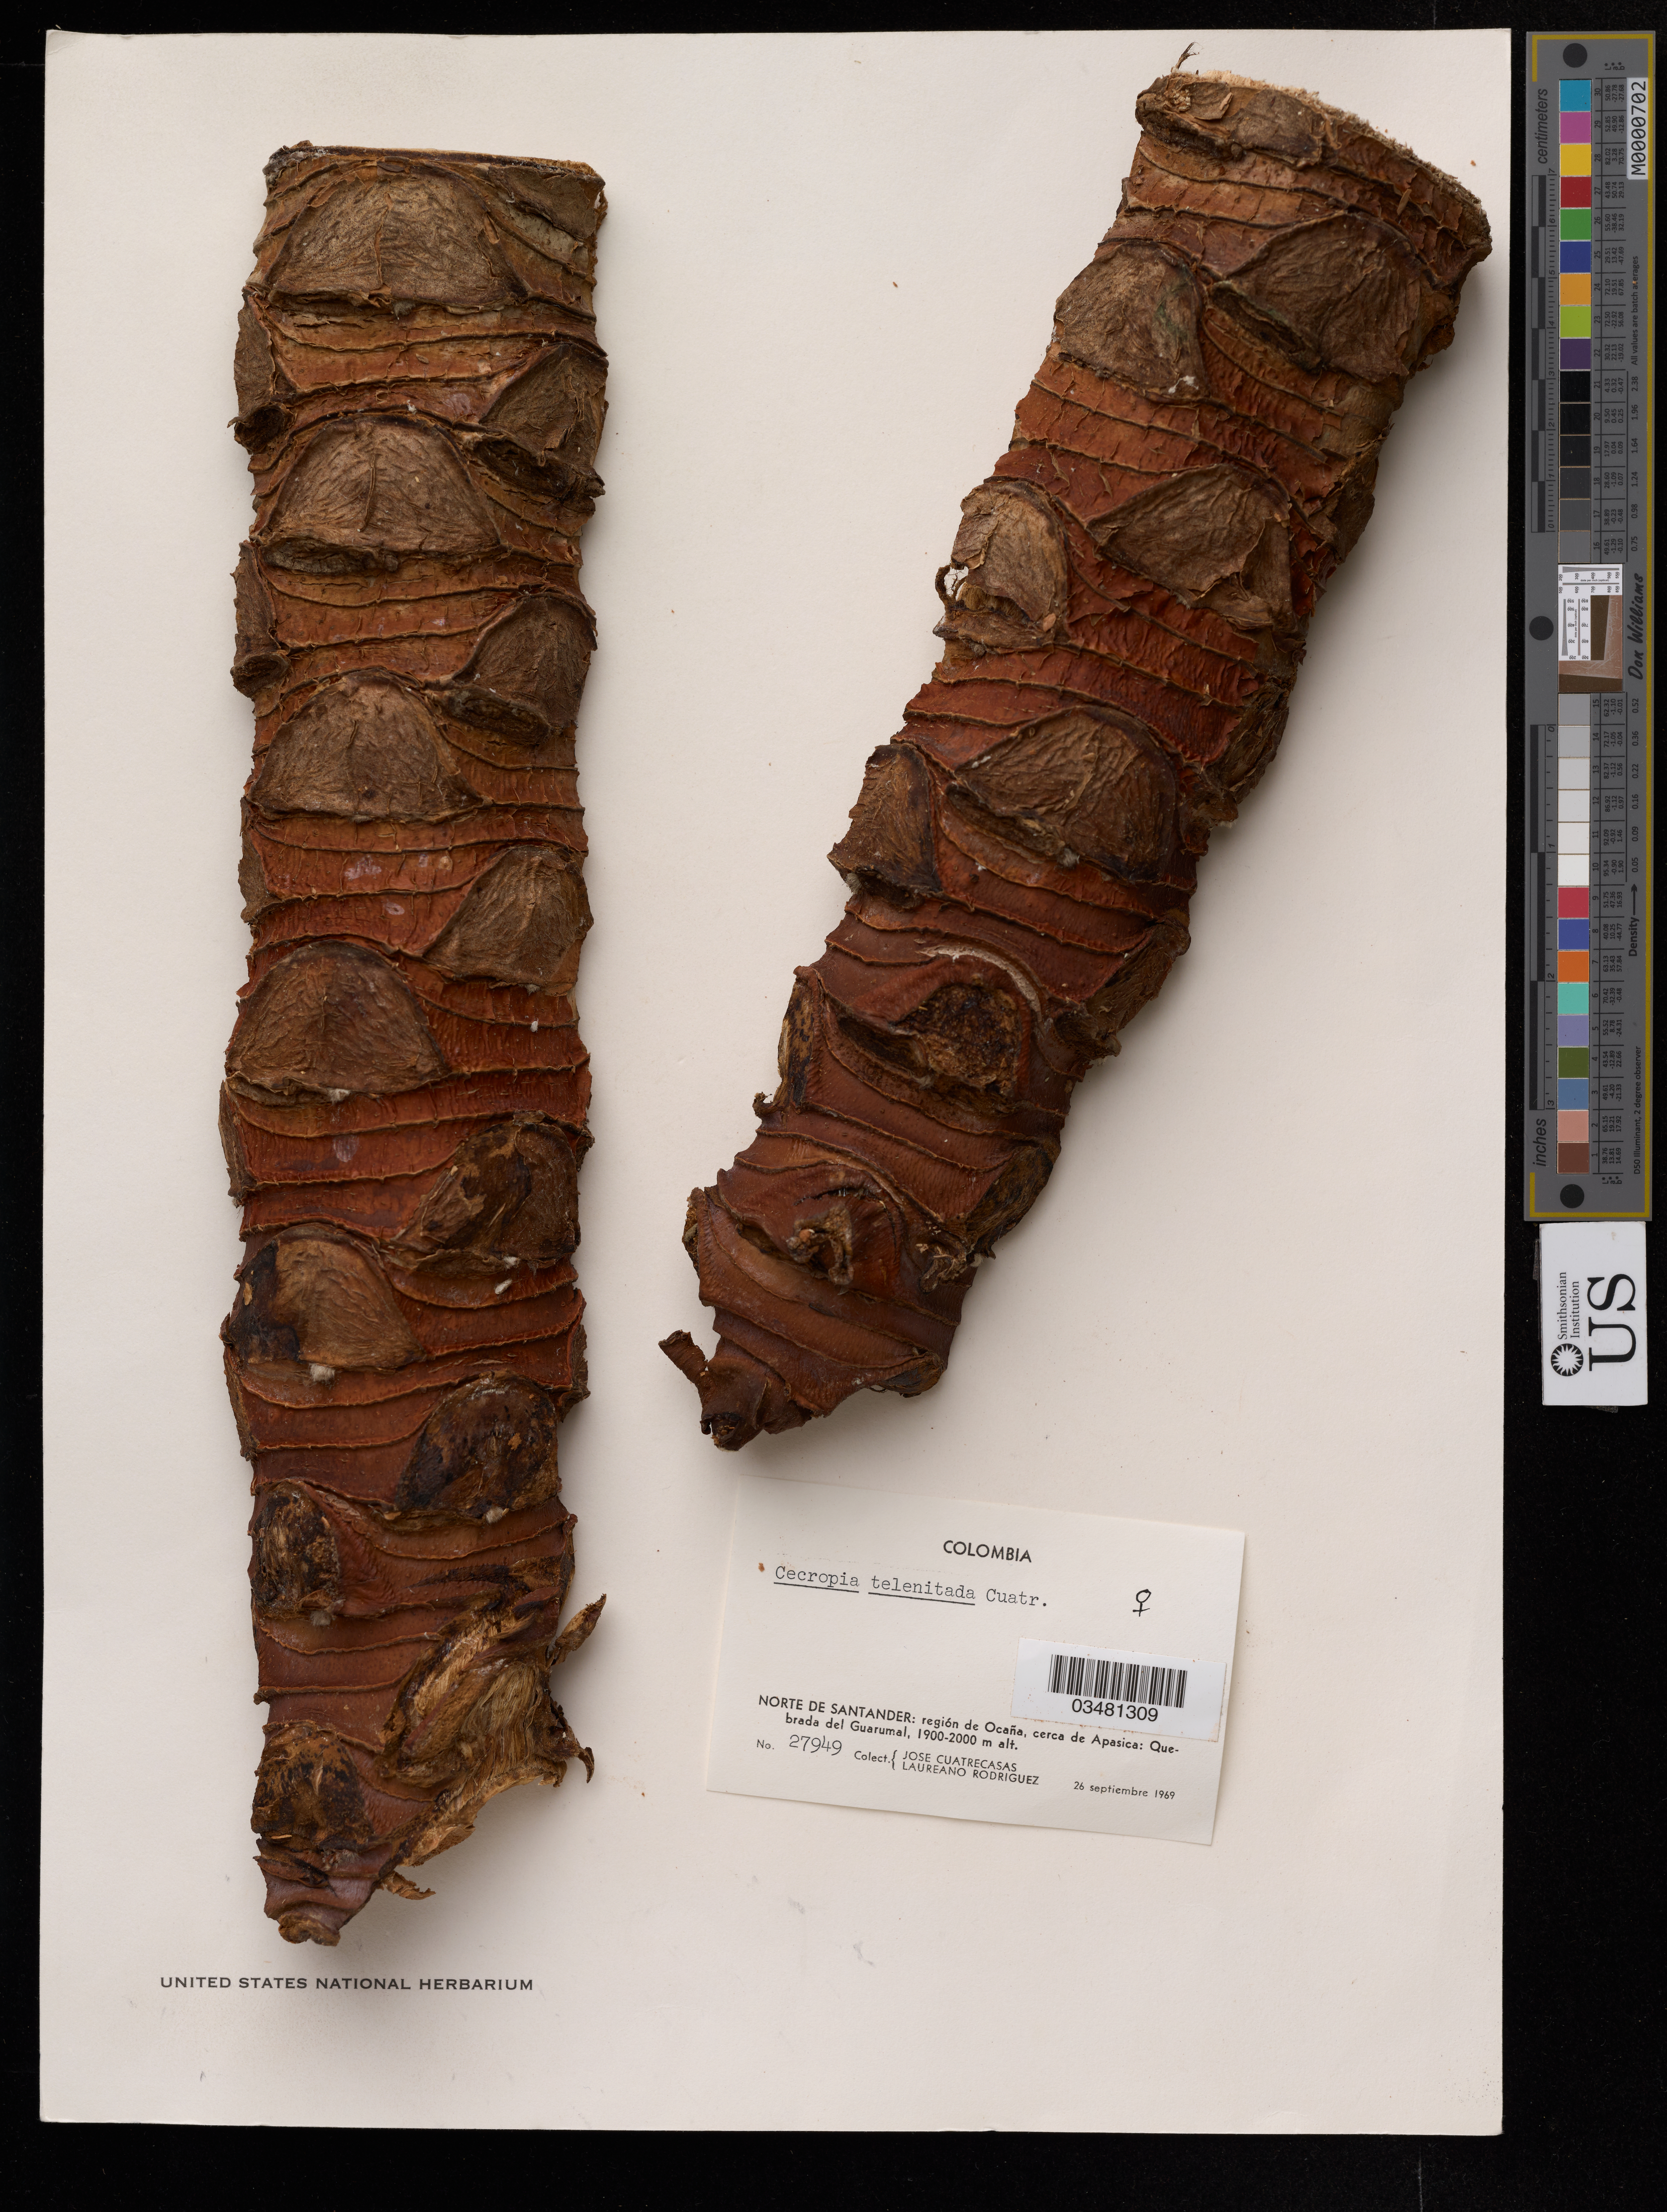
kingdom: Plantae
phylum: Tracheophyta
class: Magnoliopsida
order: Rosales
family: Urticaceae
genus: Cecropia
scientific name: Cecropia telenitida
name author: Cuatrec.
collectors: J. Cuatrecasas & L. Rodriguez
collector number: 27949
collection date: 1969-09-26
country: Colombia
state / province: Norte de Santander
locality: Región de Ocaña, Cercanías de Apasica; quebrada del Guarumal.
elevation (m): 1900